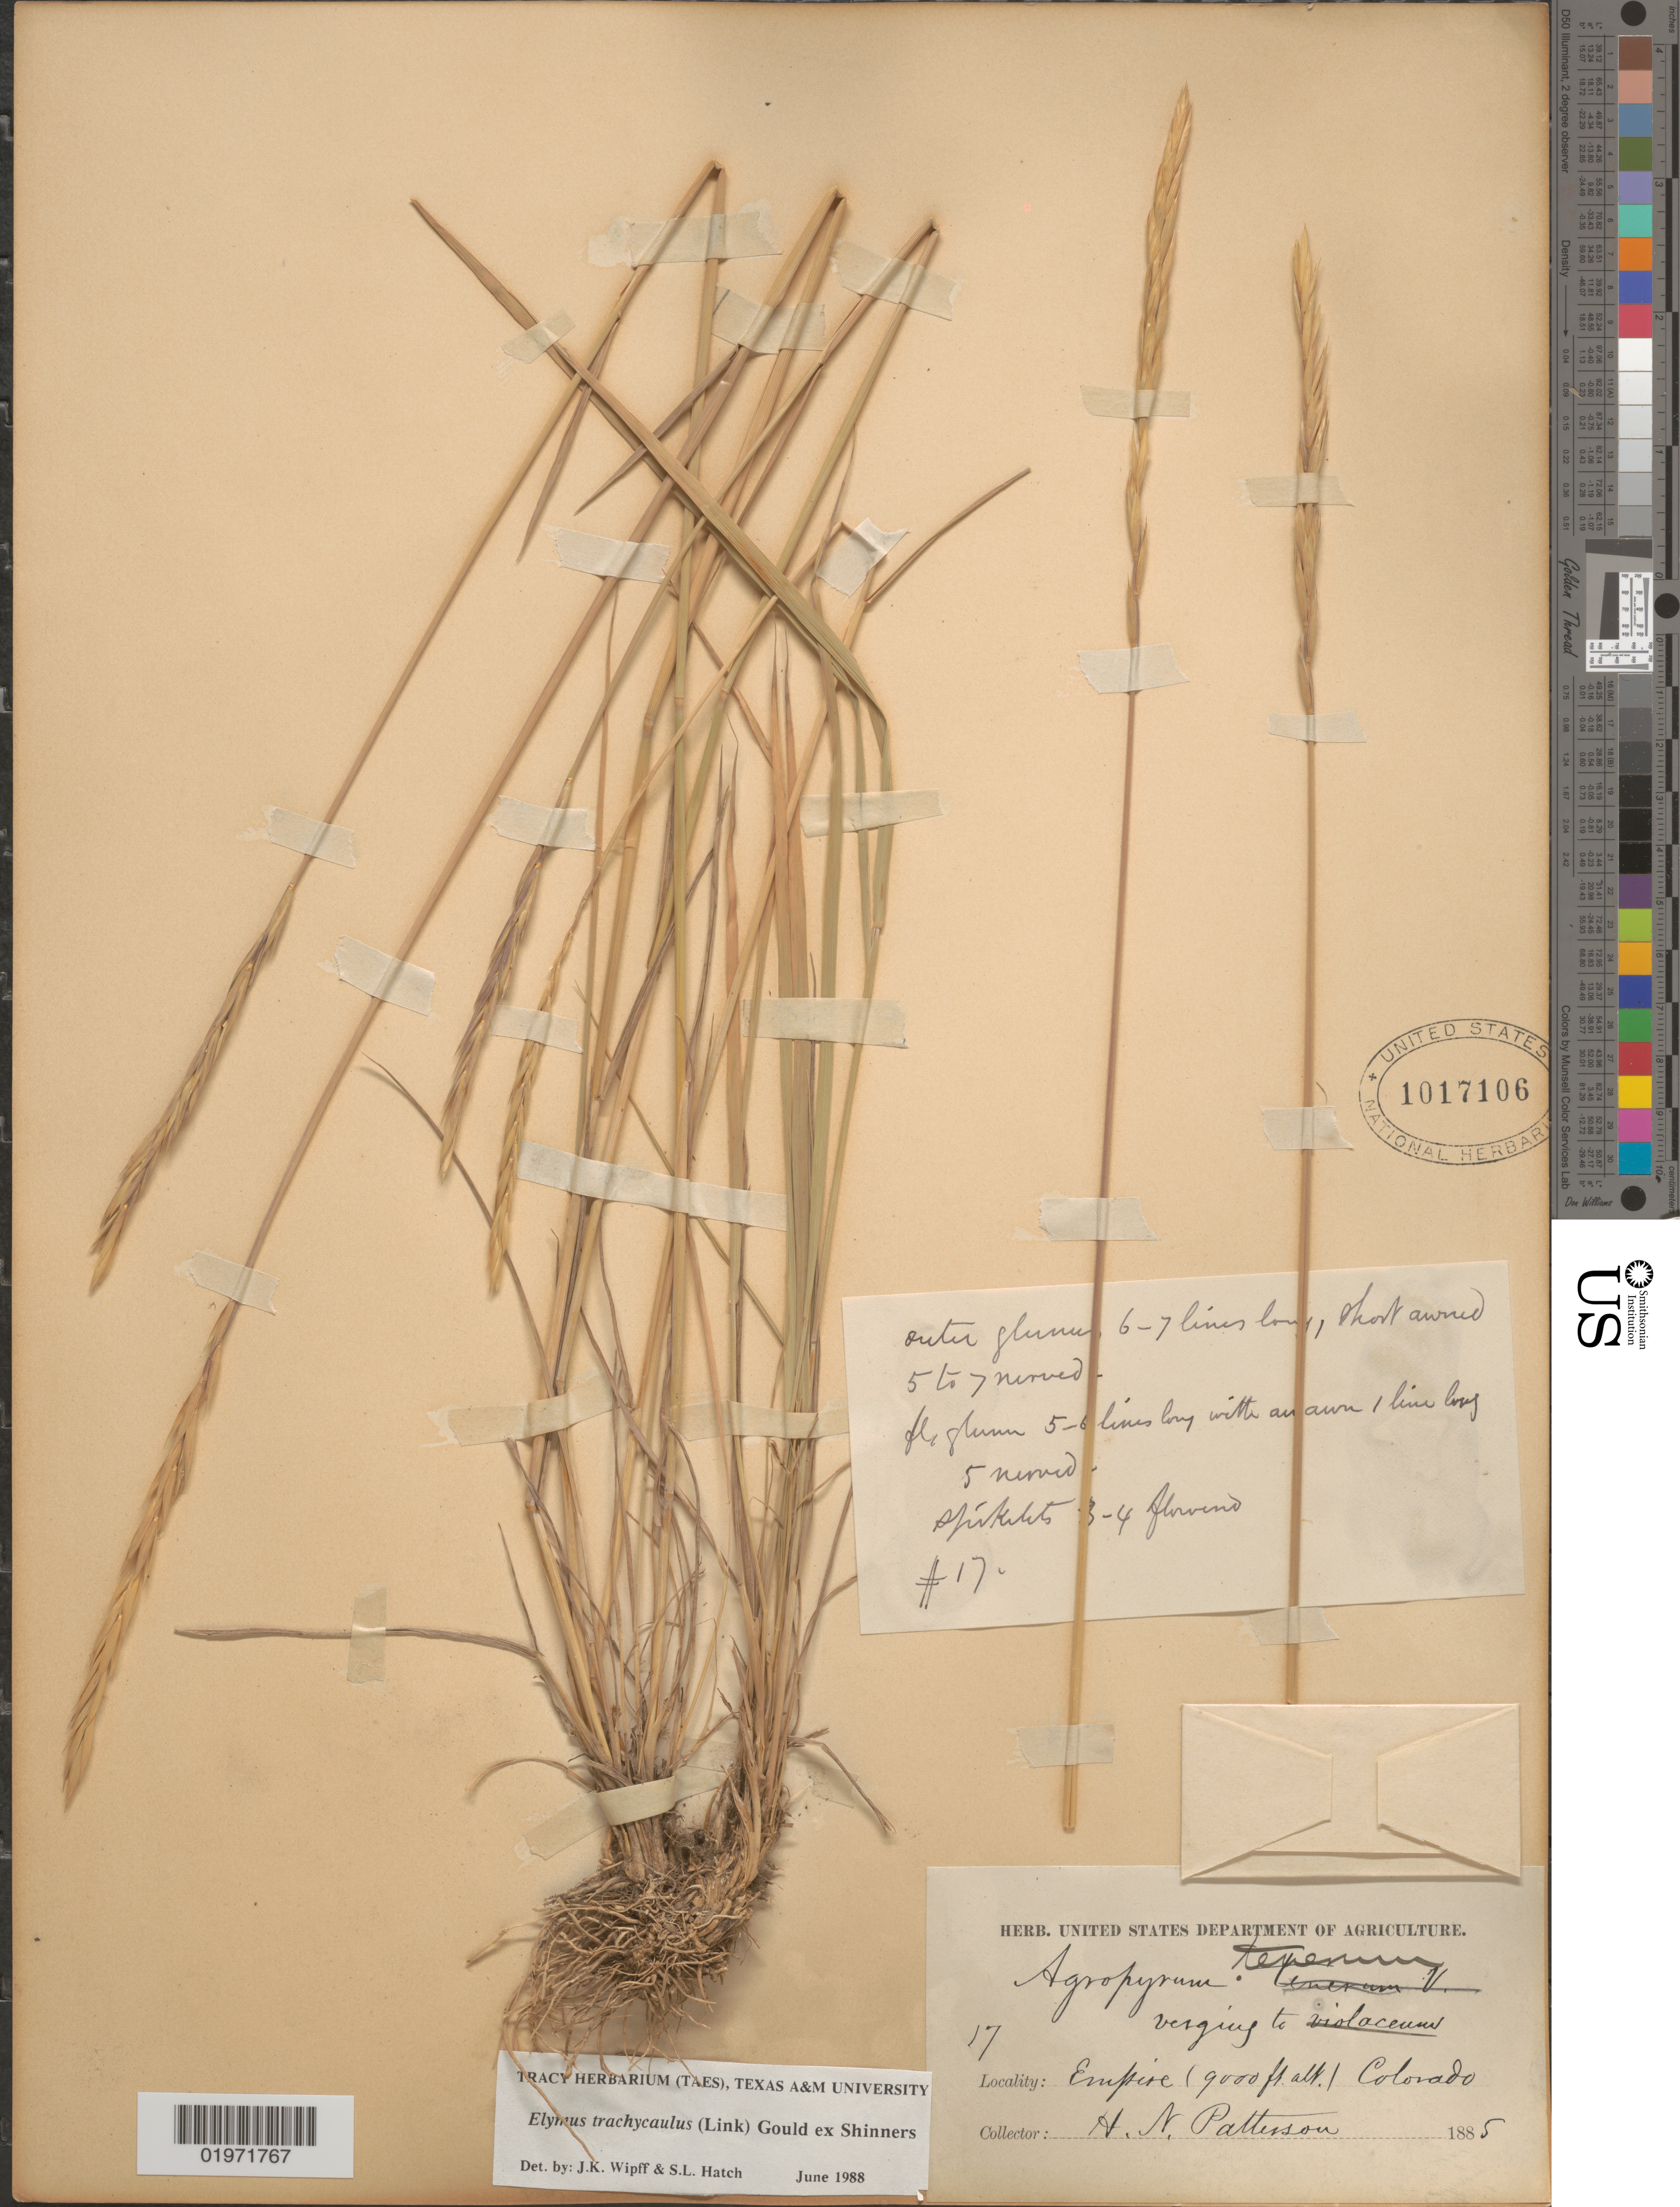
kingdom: Plantae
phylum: Tracheophyta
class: Liliopsida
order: Poales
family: Poaceae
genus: Elymus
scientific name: Elymus trachycaulus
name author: (Link) Gould ex Shinners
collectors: H. N. Patterson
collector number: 17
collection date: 1885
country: United States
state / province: Colorado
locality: Empire.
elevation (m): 2743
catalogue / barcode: US 1017106